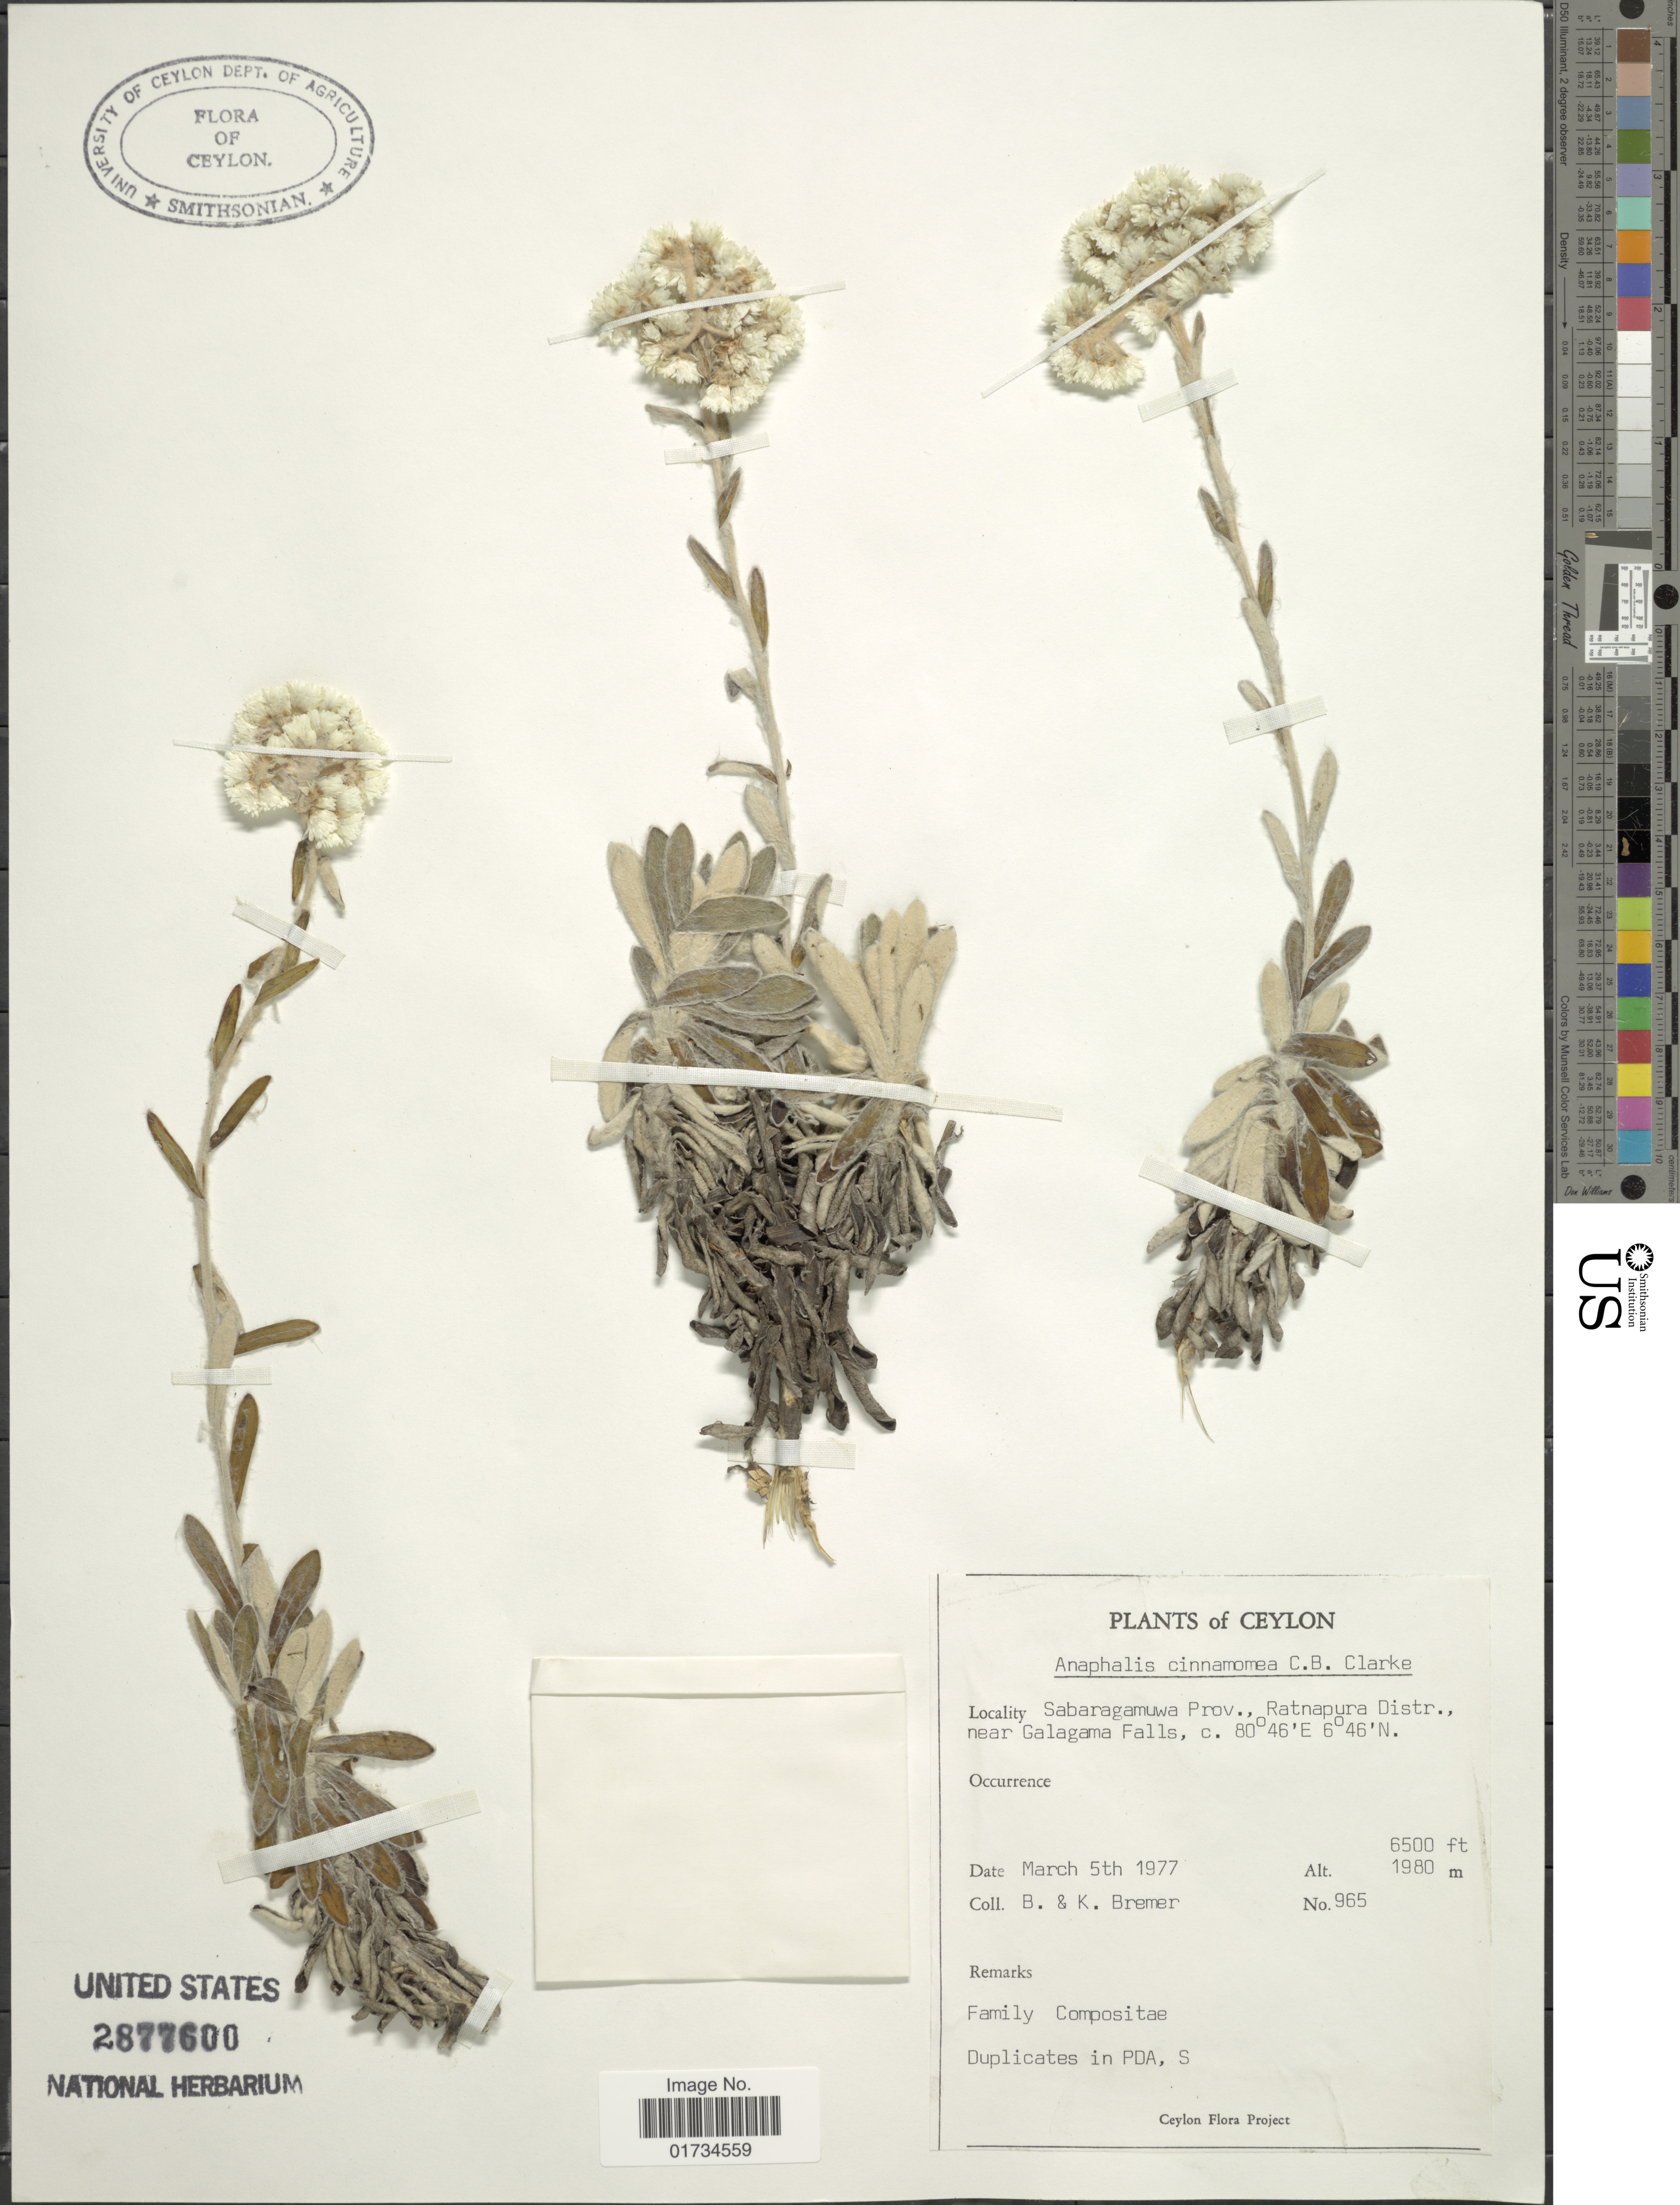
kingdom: Plantae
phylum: Tracheophyta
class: Magnoliopsida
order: Asterales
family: Asteraceae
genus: Anaphalis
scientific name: Anaphalis cinnamomea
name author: (DC.) C.B. Clarke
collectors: B. Bremer & K. Bremer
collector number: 965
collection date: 1977-03-05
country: Sri Lanka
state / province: Sabaragamuwa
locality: Ceylon, Sabaragamuwa Provi., Ratnapura Distr., near Galagama Falls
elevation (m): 1981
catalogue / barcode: US 287760